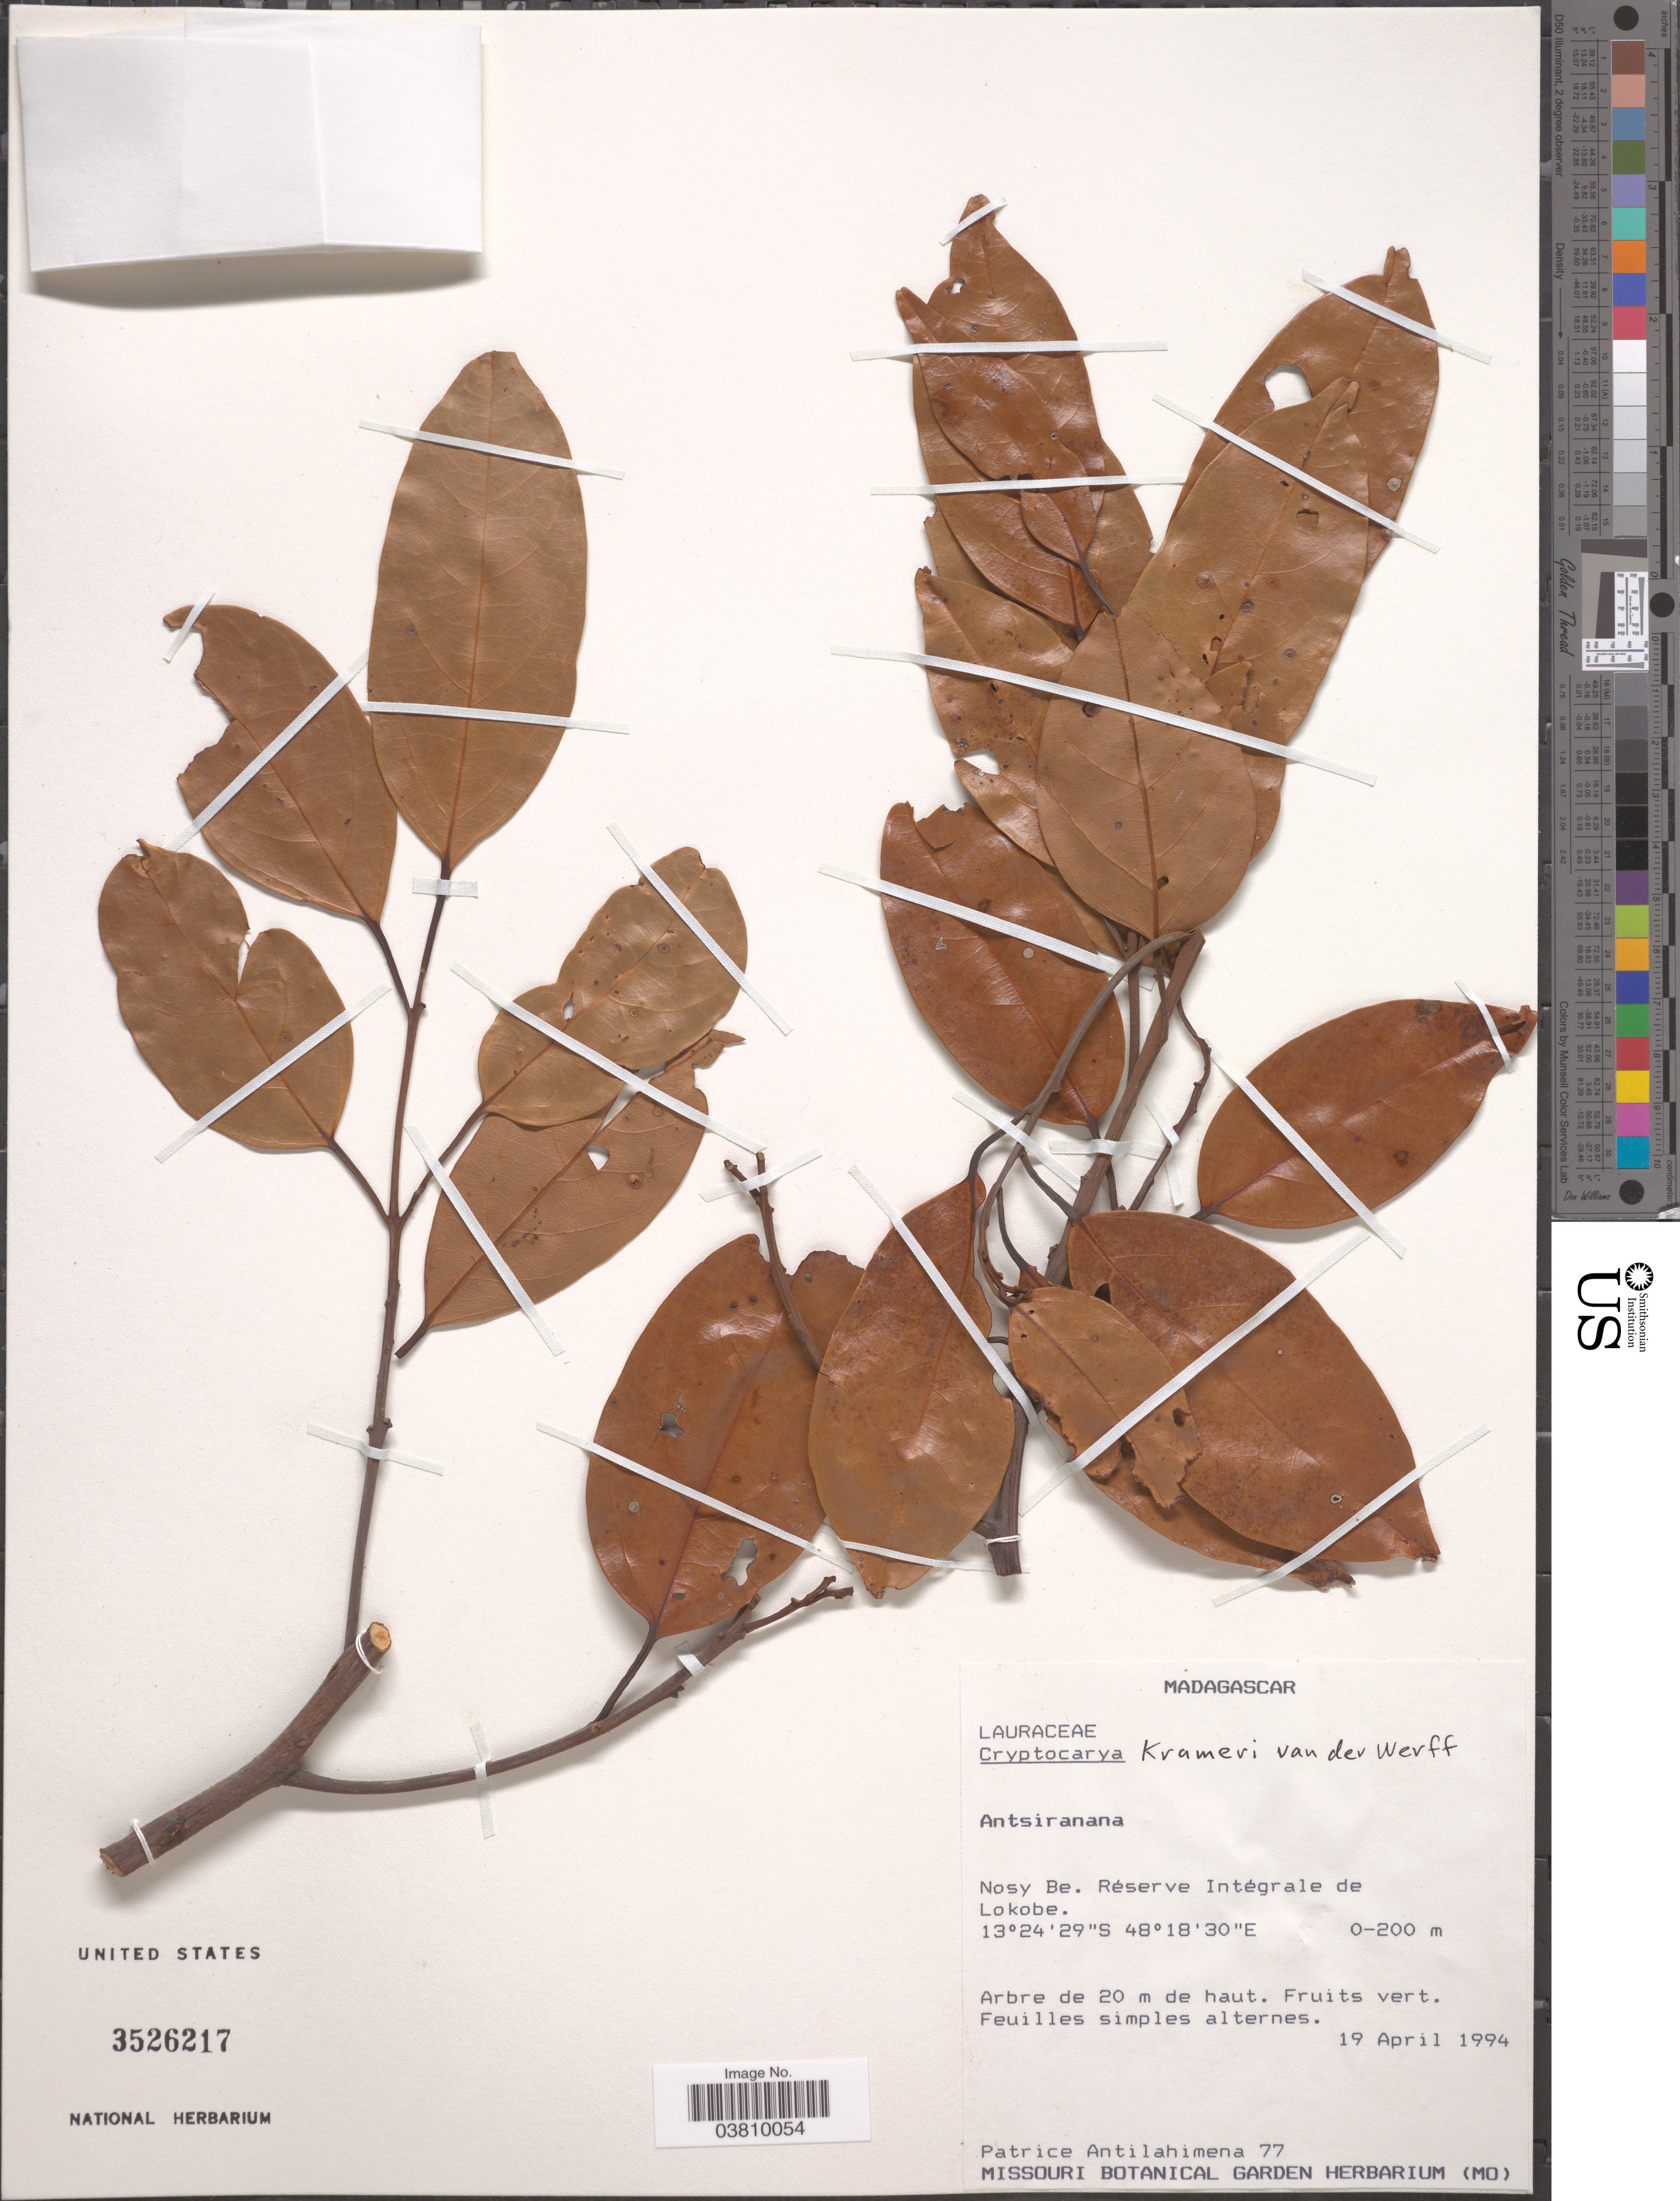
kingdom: Plantae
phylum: Tracheophyta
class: Magnoliopsida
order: Laurales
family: Lauraceae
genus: Cryptocarya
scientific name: Cryptocarya krameri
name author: van der Werff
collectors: P. Antilahimena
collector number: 77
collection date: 1994-04-19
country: Madagascar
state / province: Diana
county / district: Nosy Be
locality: Nosy Be. Réserve Intégrale de Lokobe.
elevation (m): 0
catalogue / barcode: US 3526217